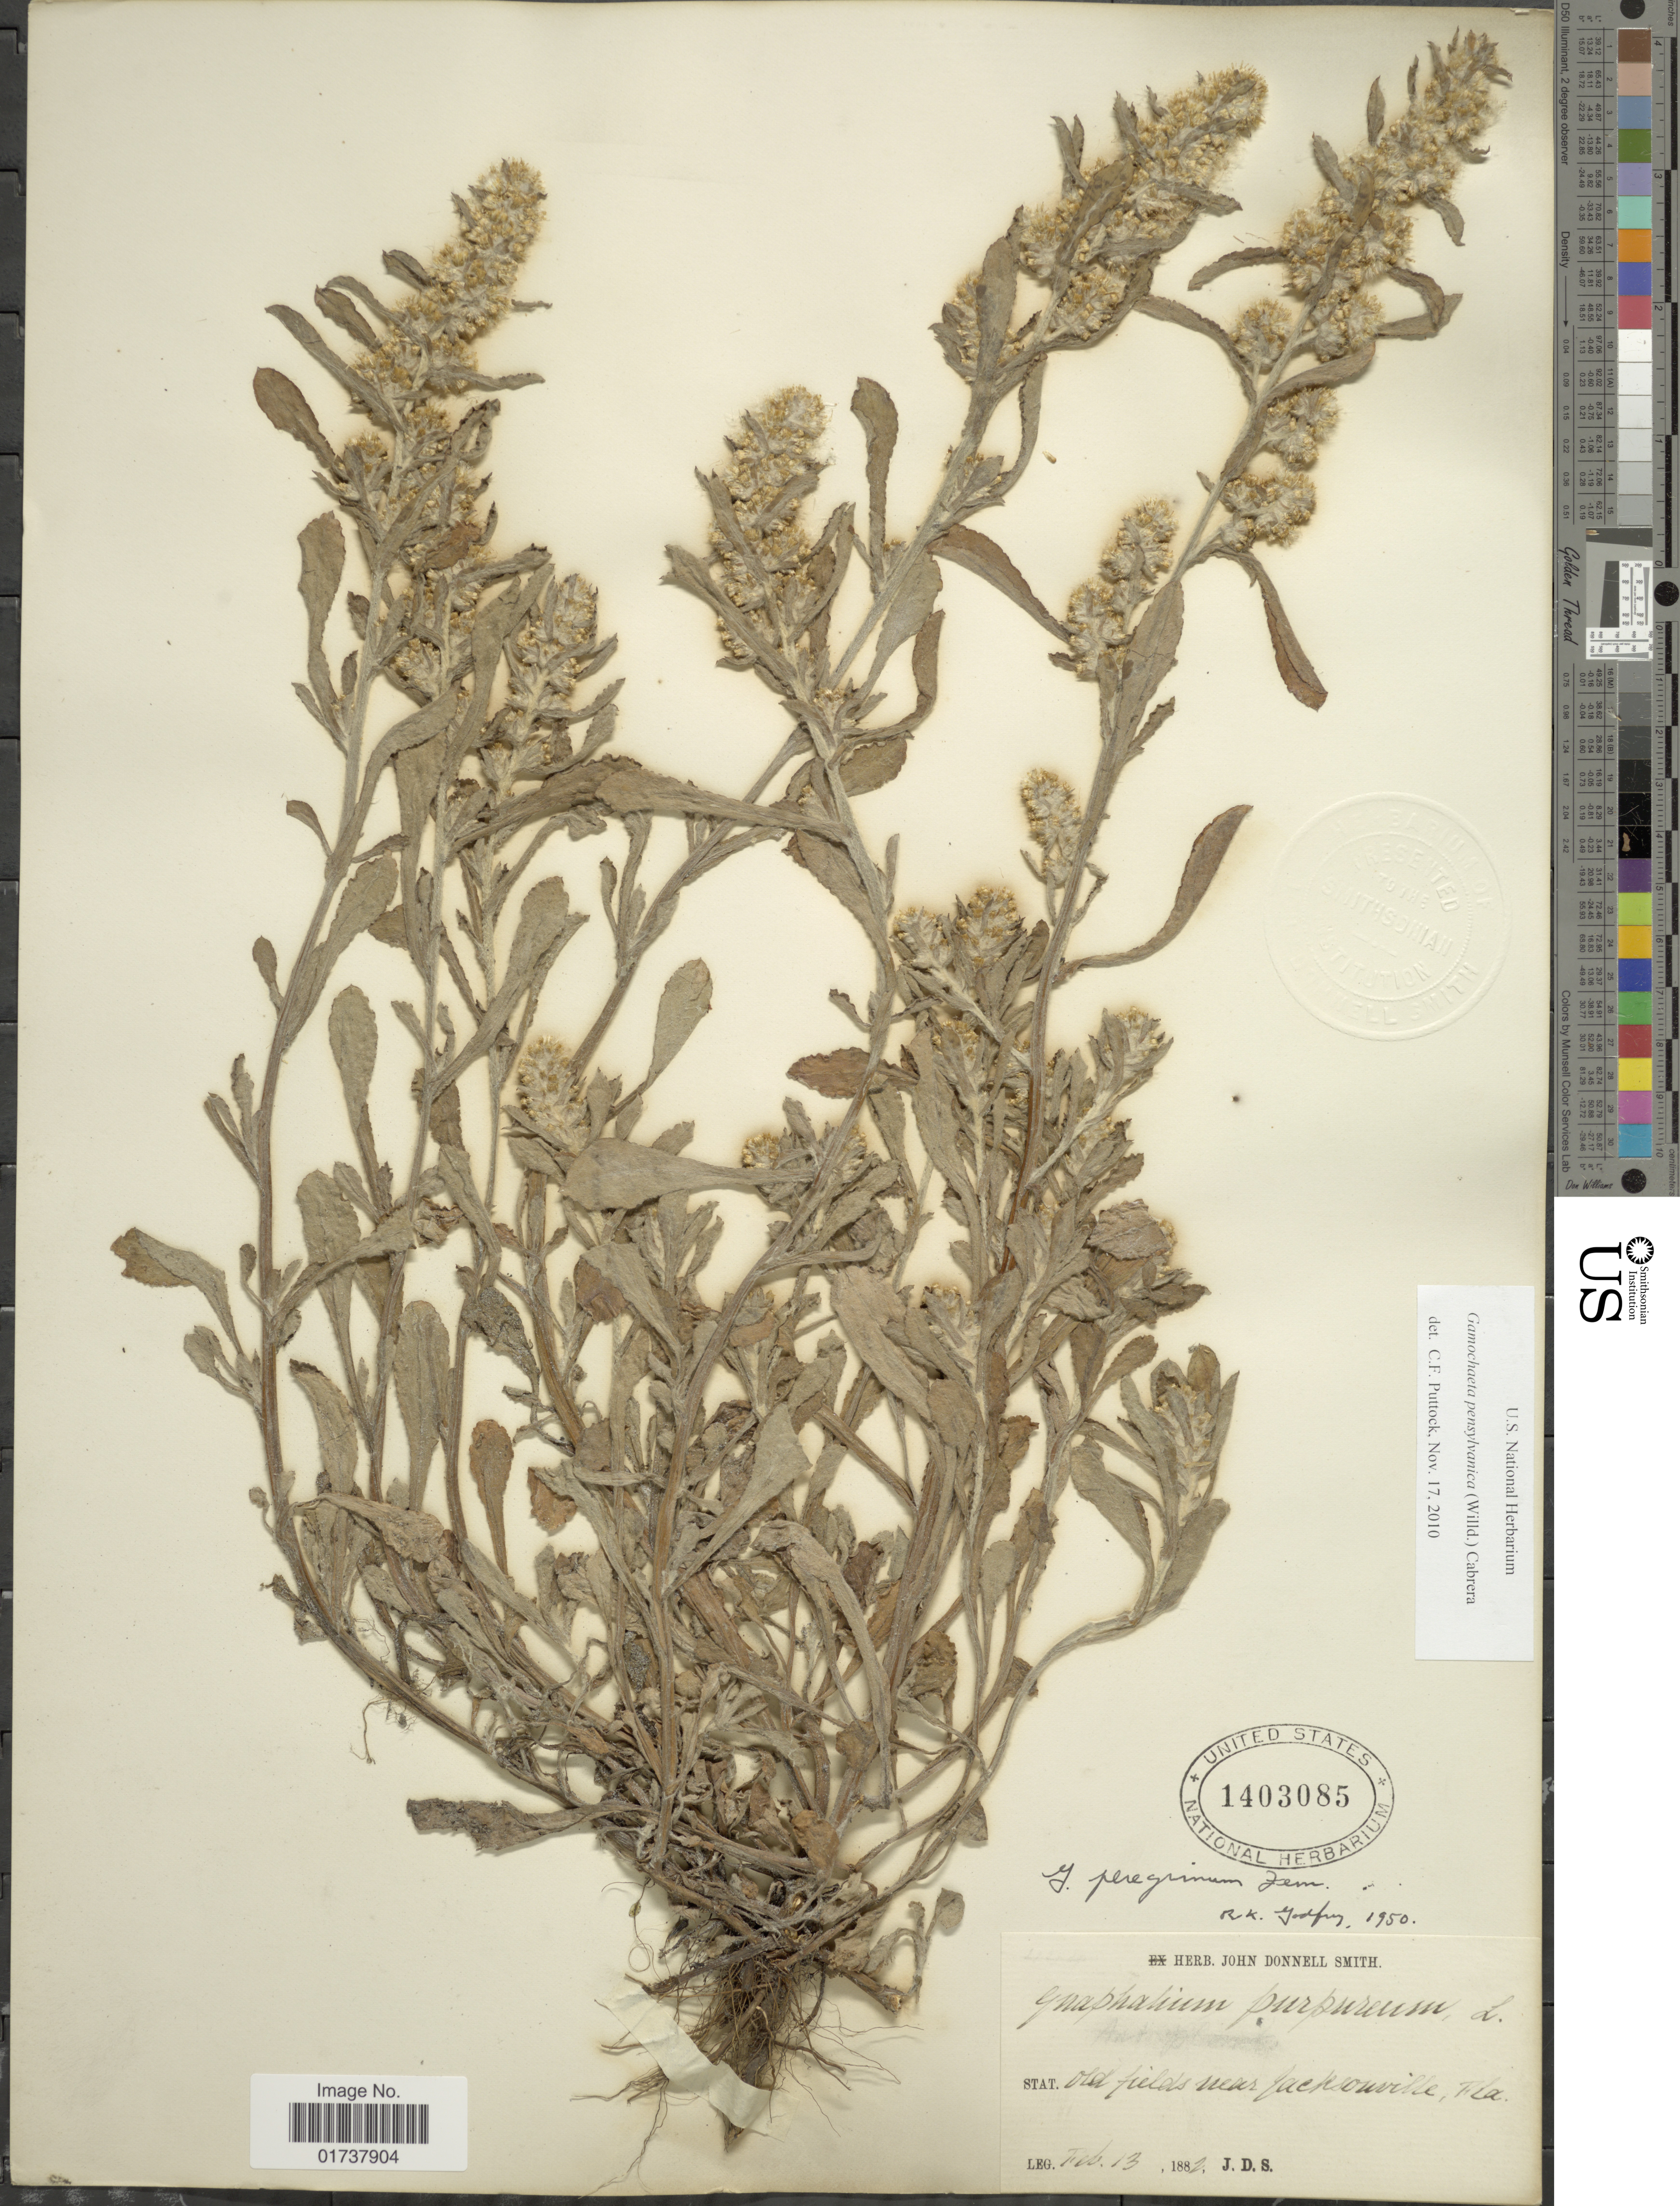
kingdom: Plantae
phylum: Tracheophyta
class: Magnoliopsida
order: Asterales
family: Asteraceae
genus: Gamochaeta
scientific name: Gamochaeta pensylvanica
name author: (Willd.) Cabrera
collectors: J. Donnell Smith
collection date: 1882-02-13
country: United States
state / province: Florida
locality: Old fields near Jacksonville, Fla.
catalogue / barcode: US 1403085